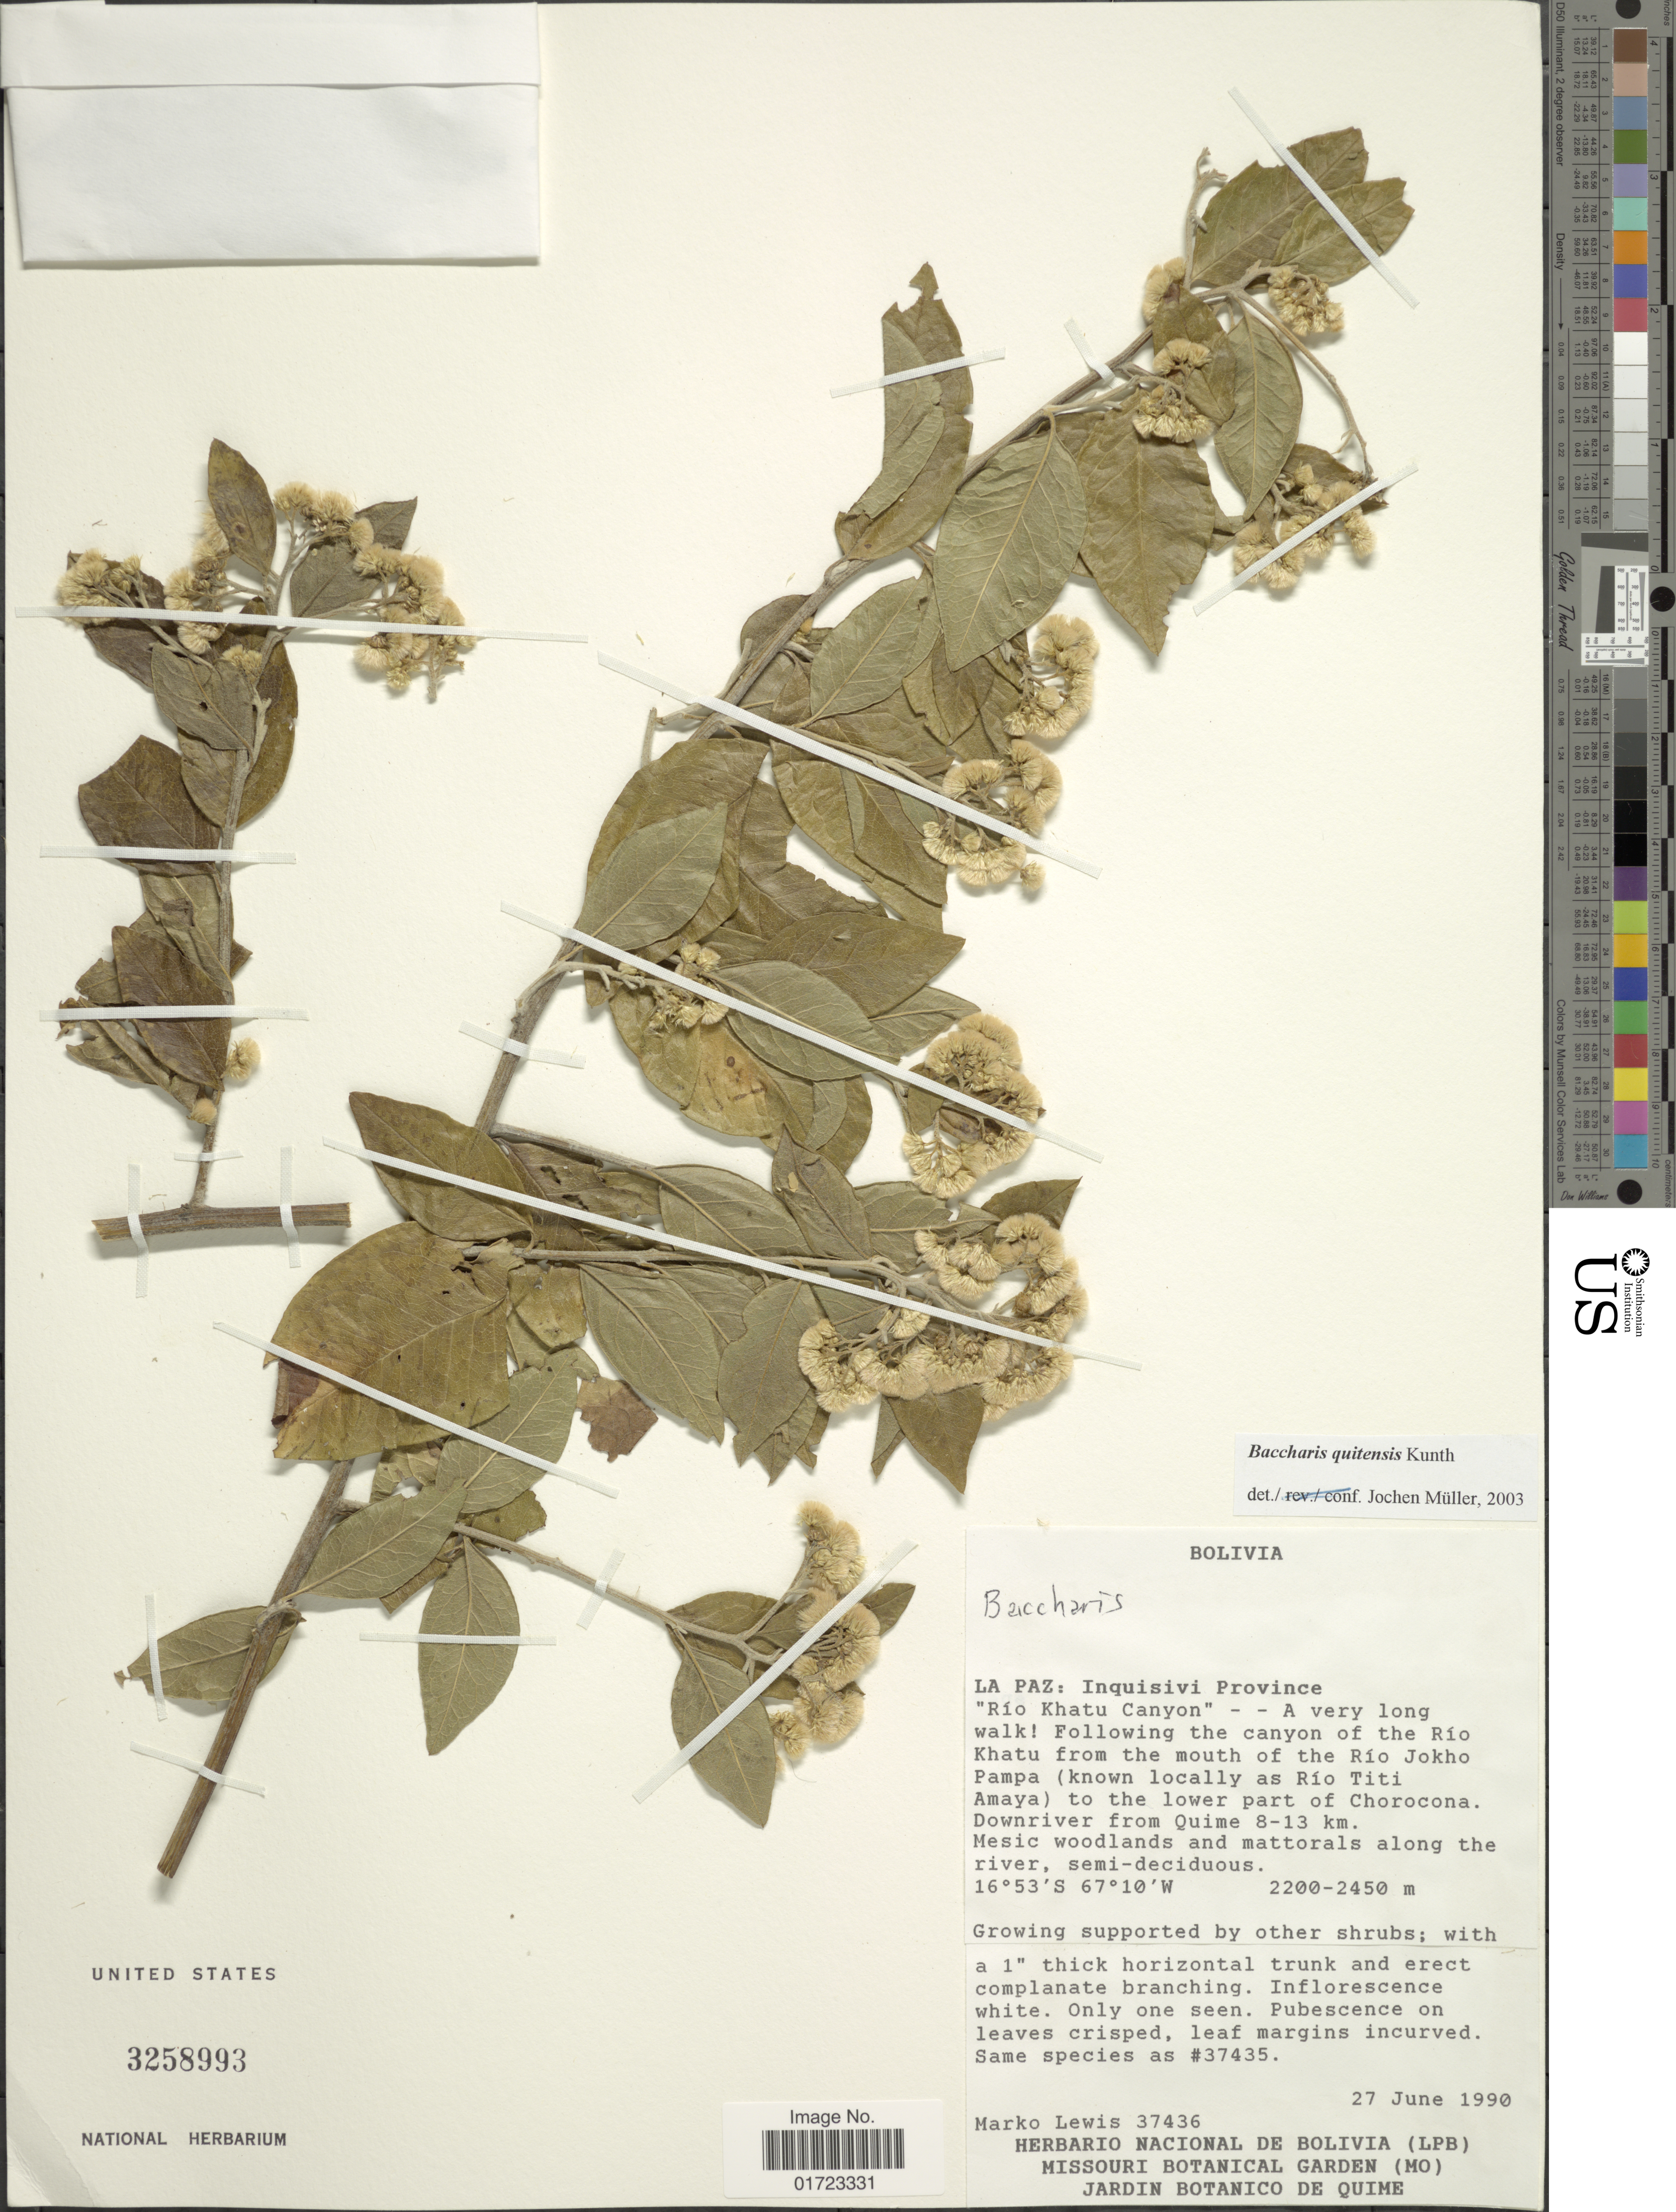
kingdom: Plantae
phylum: Tracheophyta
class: Magnoliopsida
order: Asterales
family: Asteraceae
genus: Baccharis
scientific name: Baccharis quitensis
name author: Kunth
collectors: M. A. Lewis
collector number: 37436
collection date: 1990-06-27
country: Bolivia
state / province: La Paz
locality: La Paz: Inquisivi Province. "Rio Khatu Canyon" - - Following the canyon of the Rio Khatu from the mouth of the Rio Jokho Pampa (known locally as Rio Titi Amaya) to the lower part of Chorocona.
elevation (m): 2200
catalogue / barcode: US 3258993